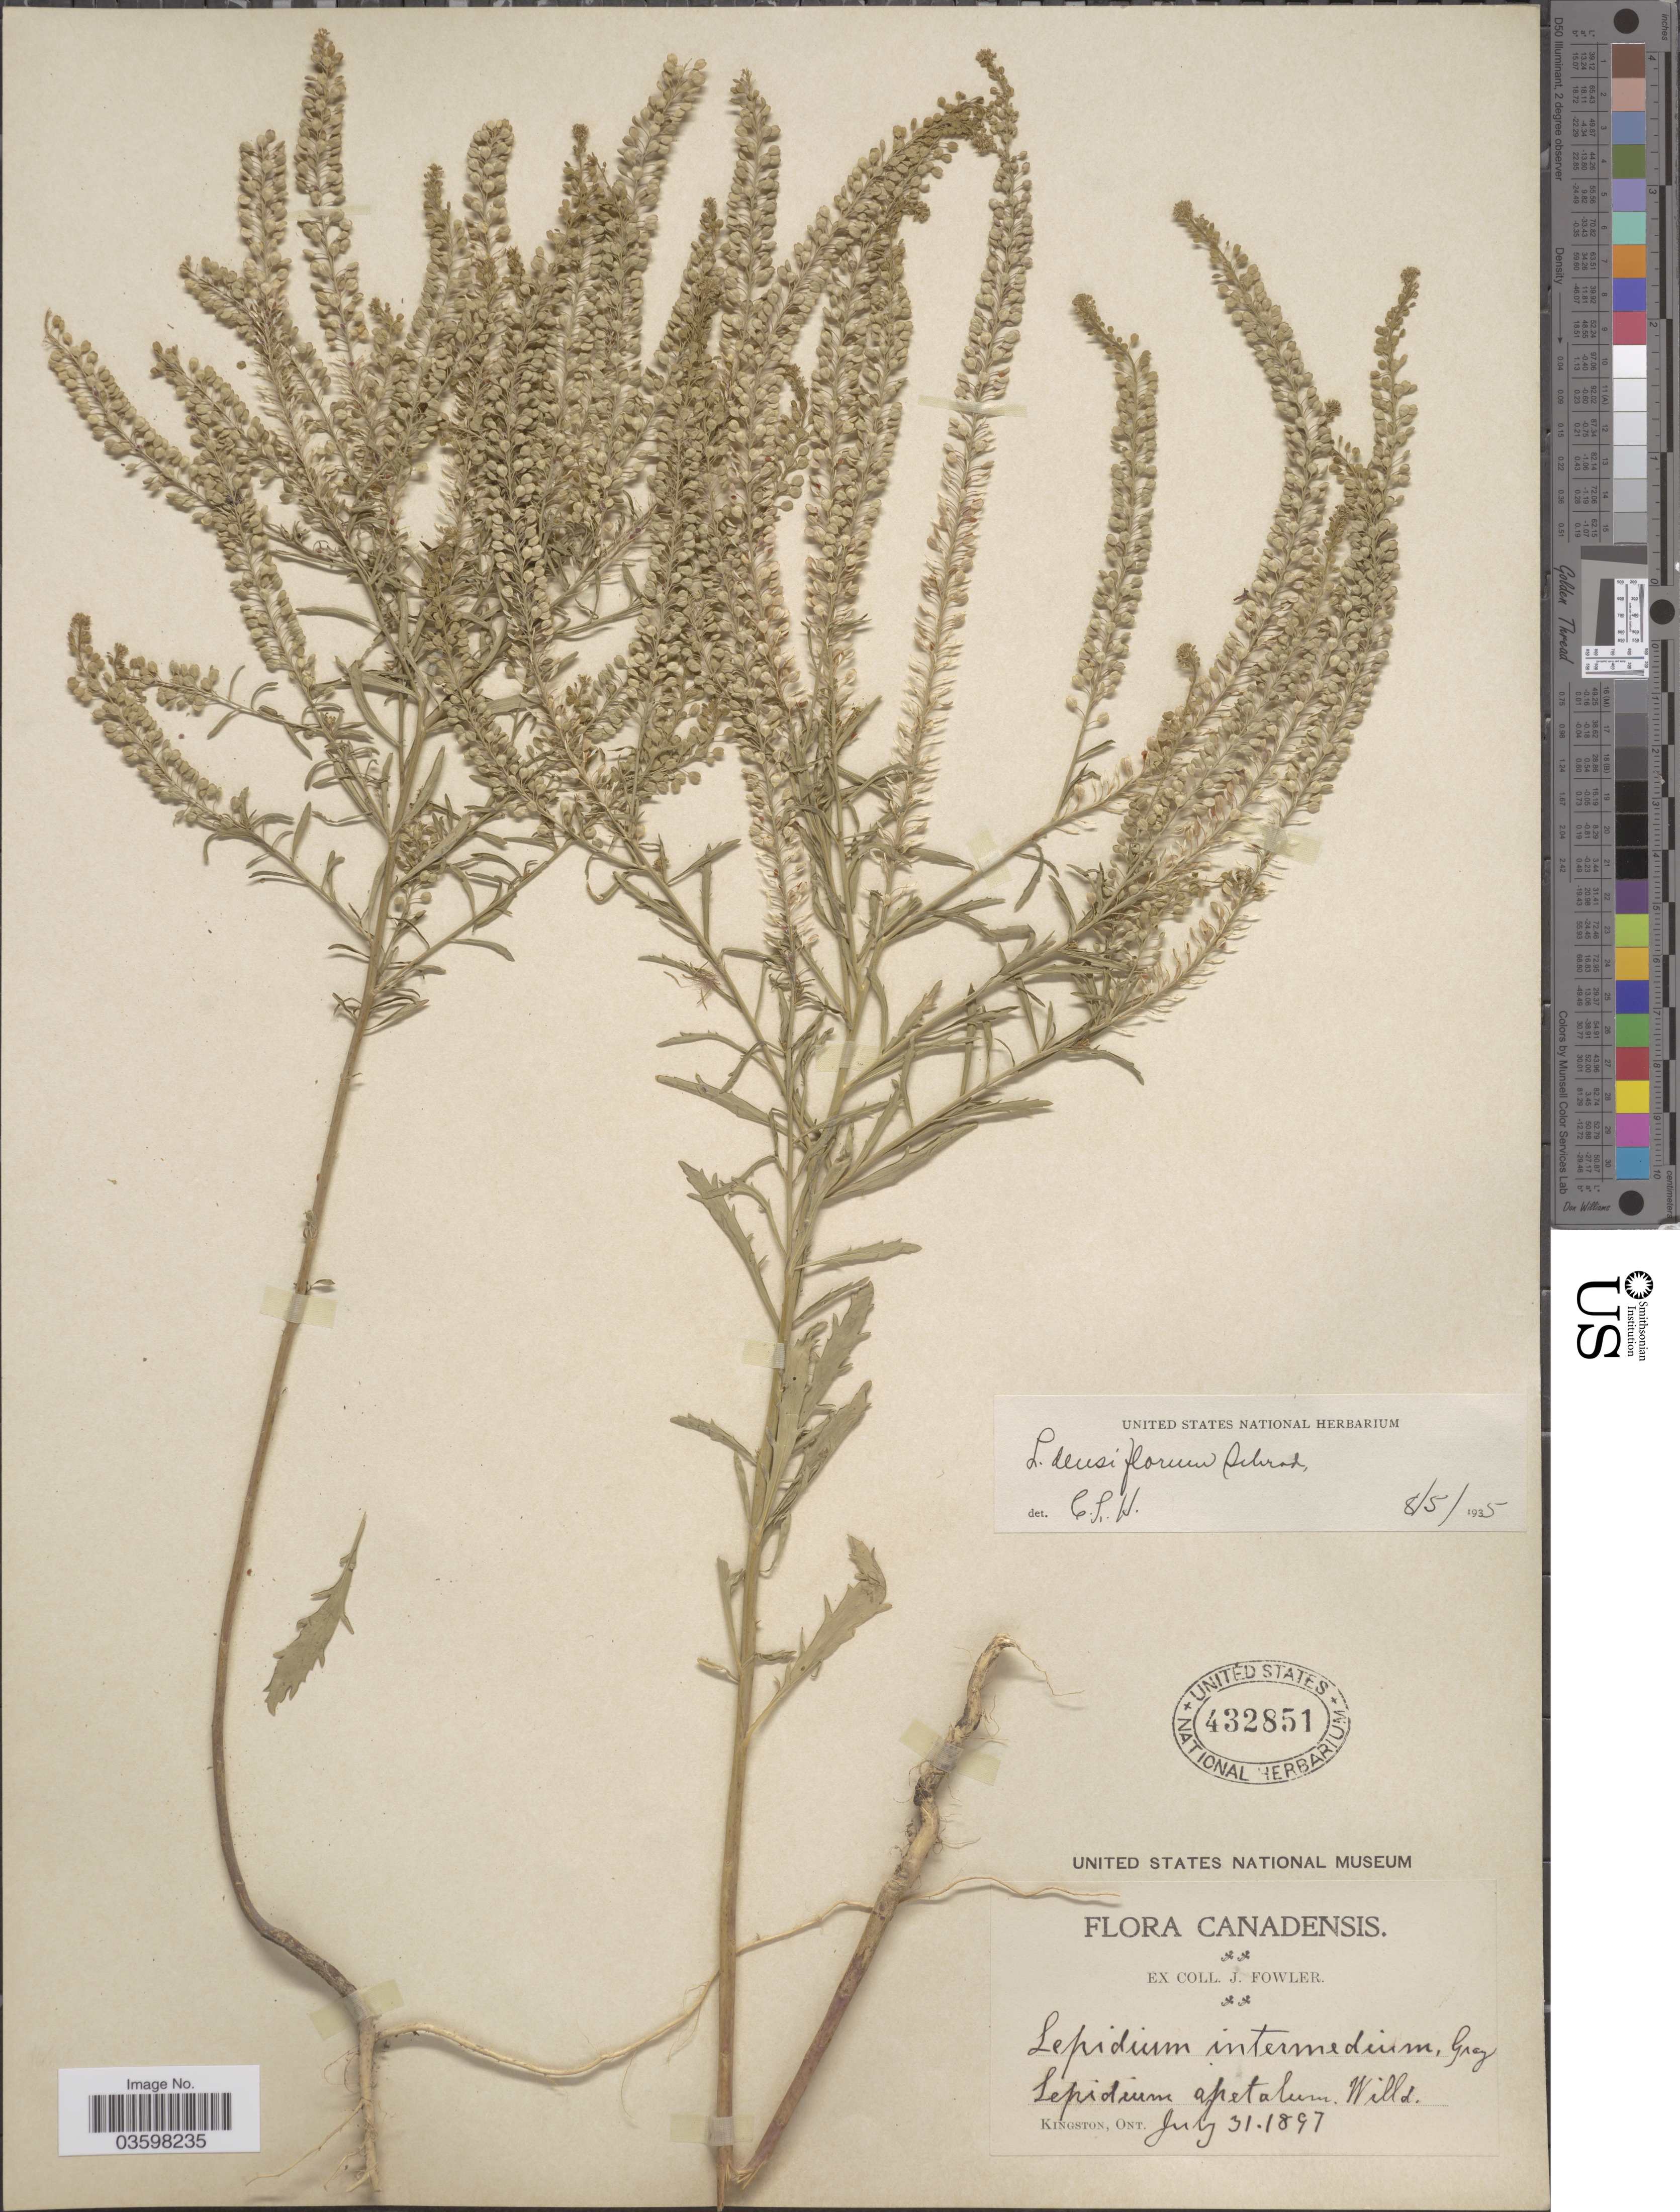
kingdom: Plantae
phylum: Tracheophyta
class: Magnoliopsida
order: Brassicales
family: Brassicaceae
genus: Lepidium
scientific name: Lepidium densiflorum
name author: Schrad.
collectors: J. Fowler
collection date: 1897-07-31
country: Canada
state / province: Ontario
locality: Kingston.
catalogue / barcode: US 432851